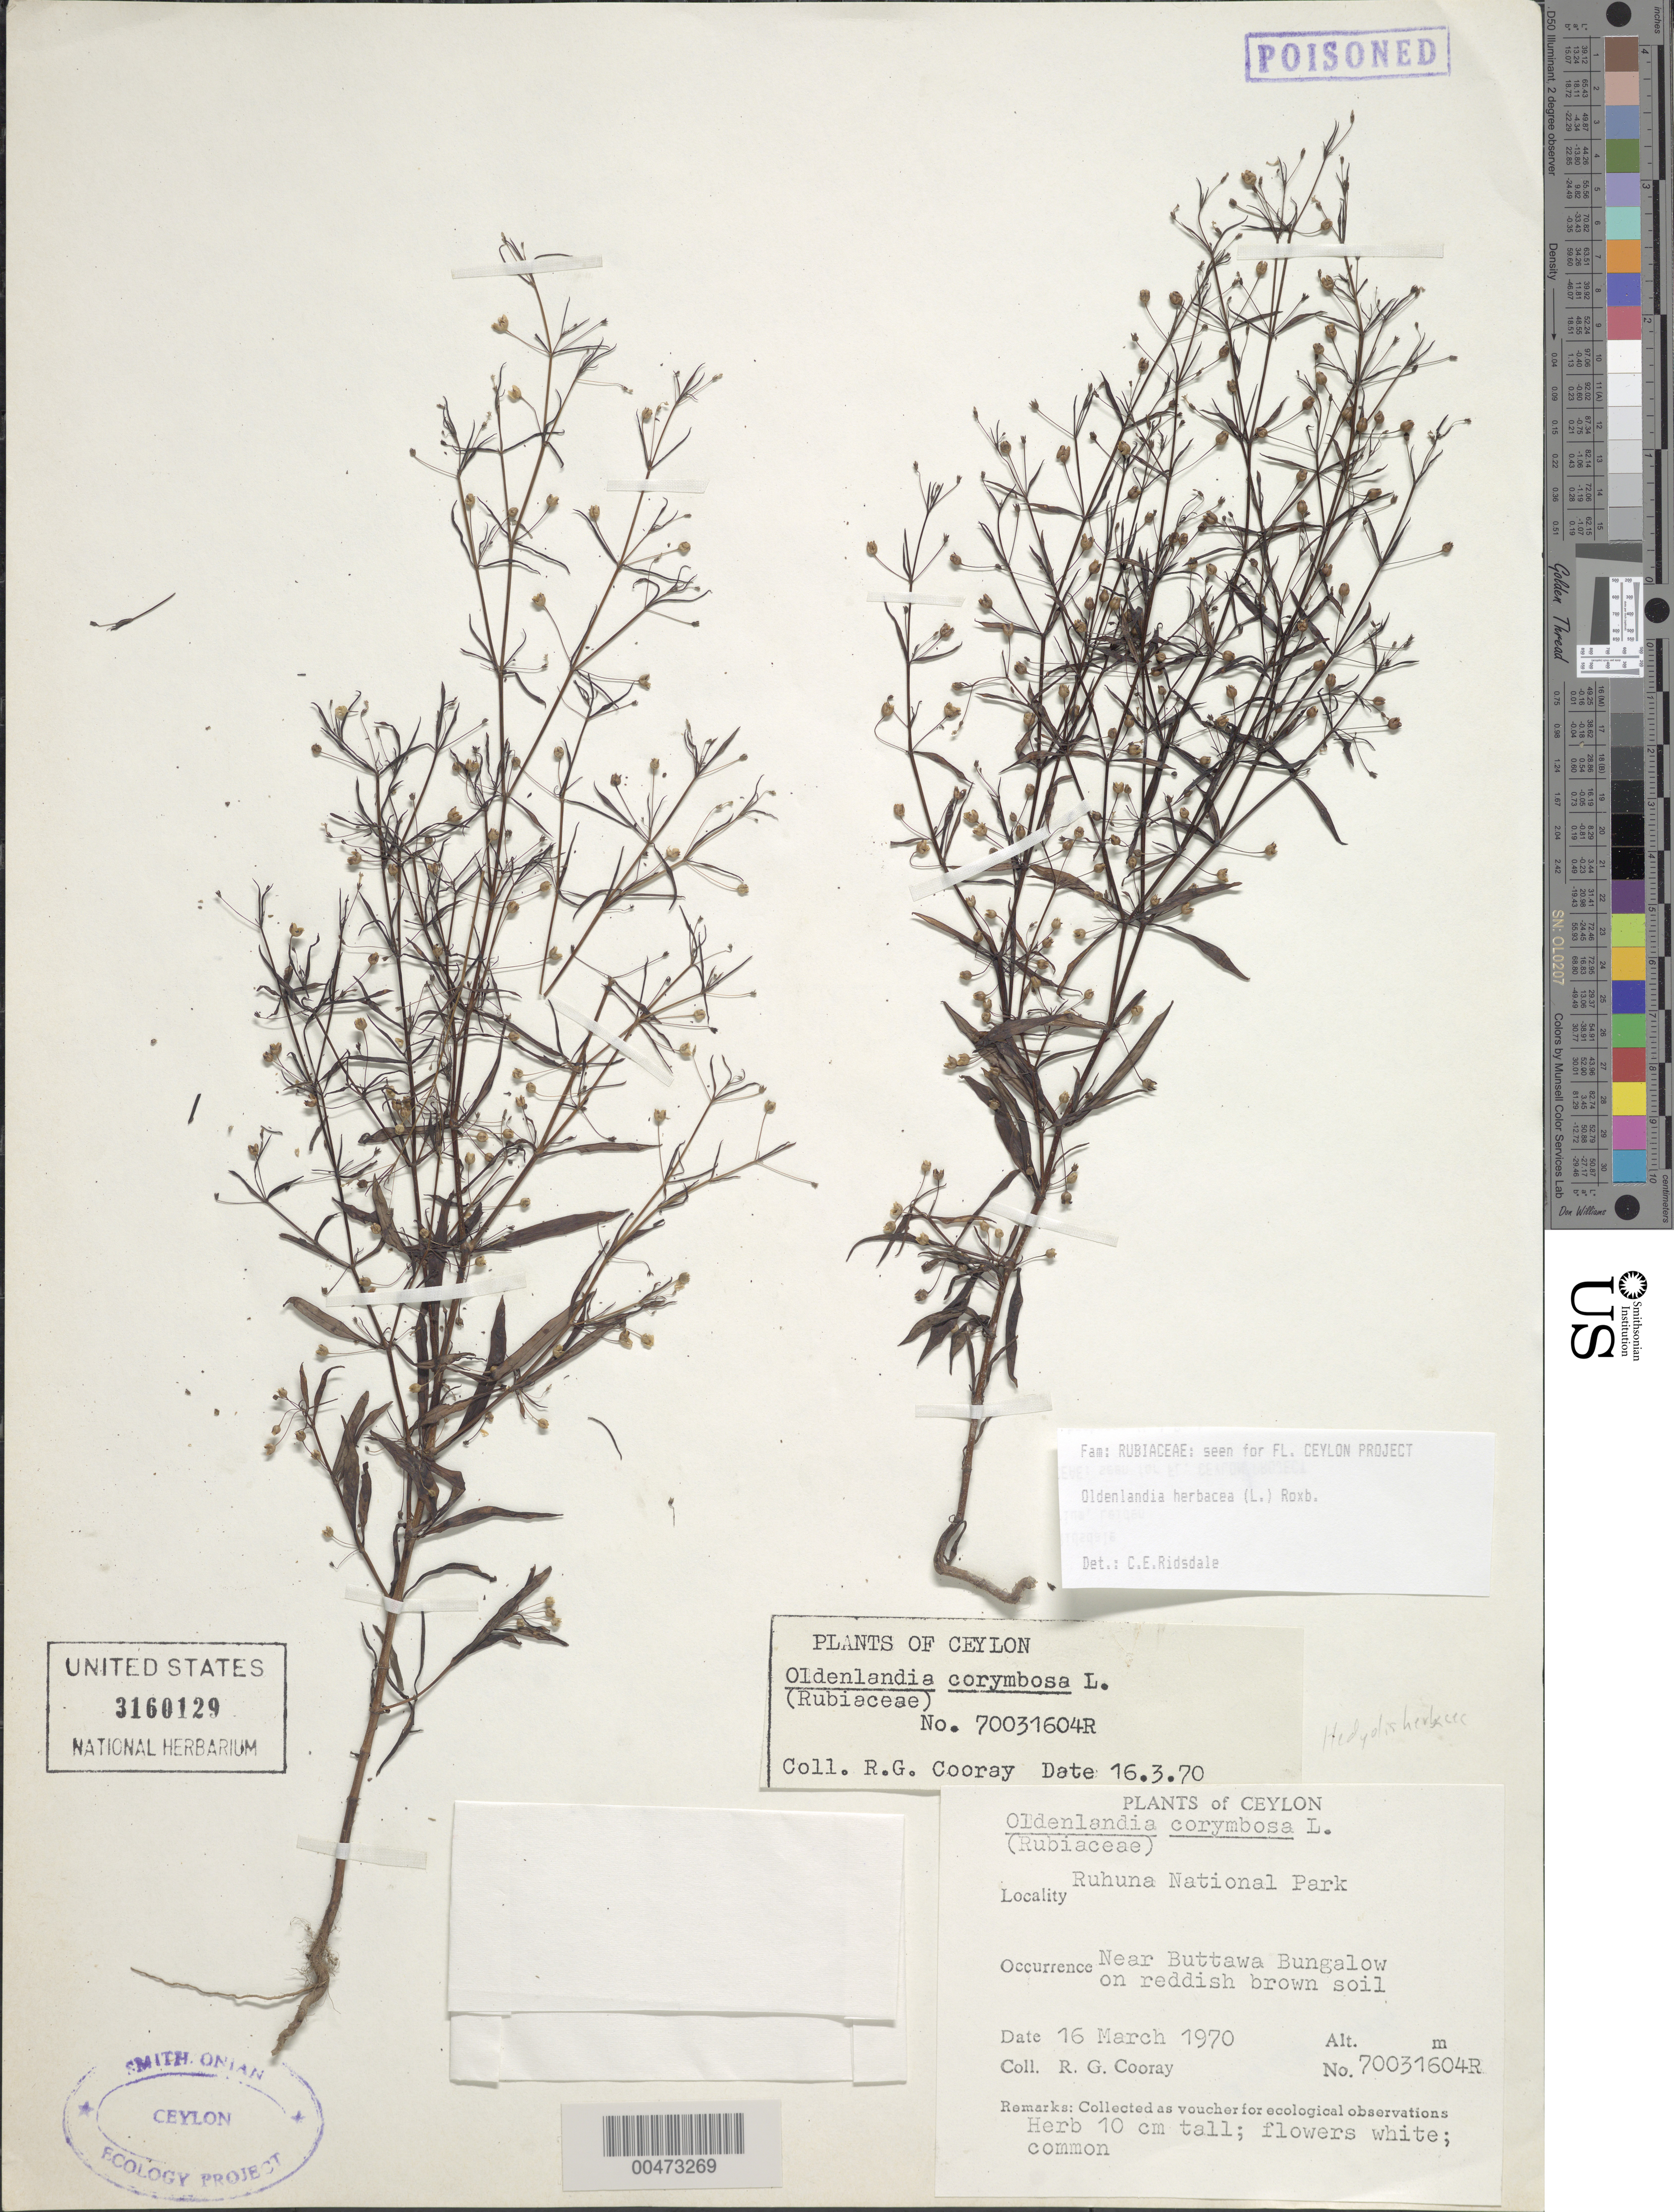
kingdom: Plantae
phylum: Tracheophyta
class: Magnoliopsida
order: Gentianales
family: Rubiaceae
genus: Oldenlandia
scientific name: Oldenlandia herbacea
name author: (L.) Roxb.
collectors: R. Cooray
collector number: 70031604R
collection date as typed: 16 Mar 1970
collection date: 1970-03-16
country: Sri Lanka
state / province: Southern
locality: Ruhuna National Park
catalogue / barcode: US 3160129